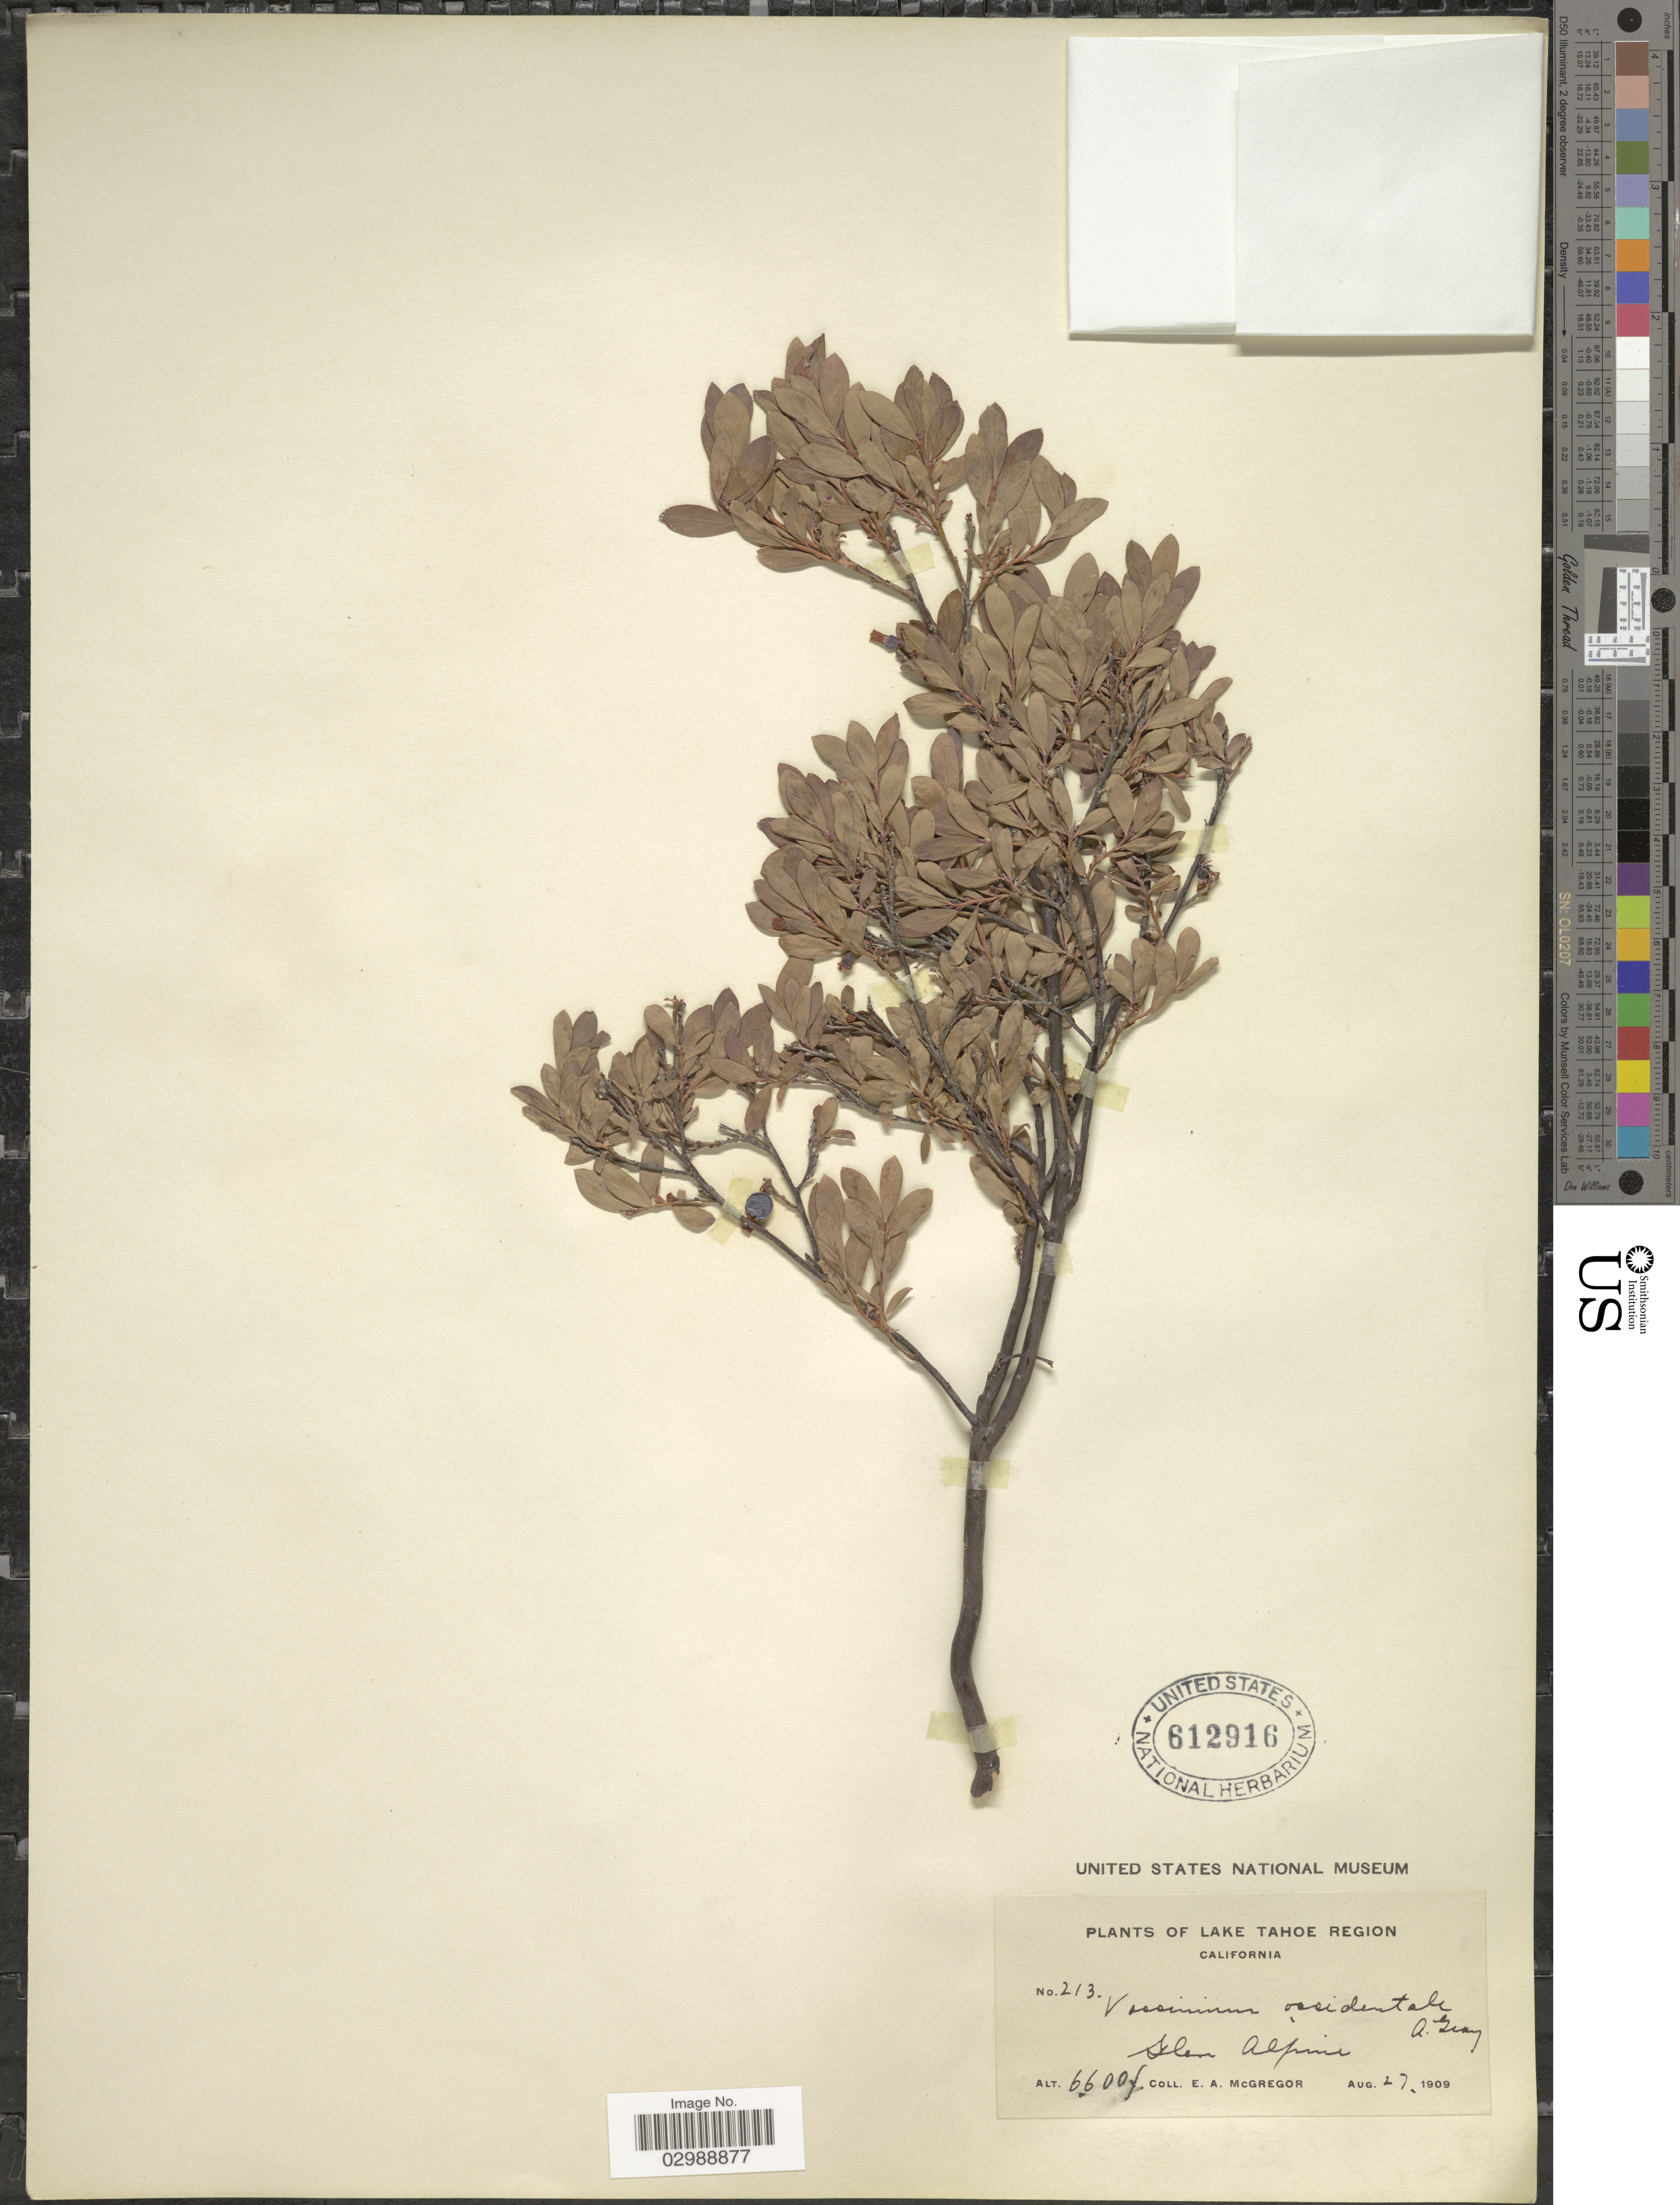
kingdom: Plantae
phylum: Tracheophyta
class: Magnoliopsida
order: Ericales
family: Ericaceae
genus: Vaccinium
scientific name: Vaccinium occidentale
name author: A. Gray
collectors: E. A. McGregor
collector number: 66004*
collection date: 1909-08-27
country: United States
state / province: California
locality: Lake Tahoe Region. Glen Alpine.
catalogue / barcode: US 612916